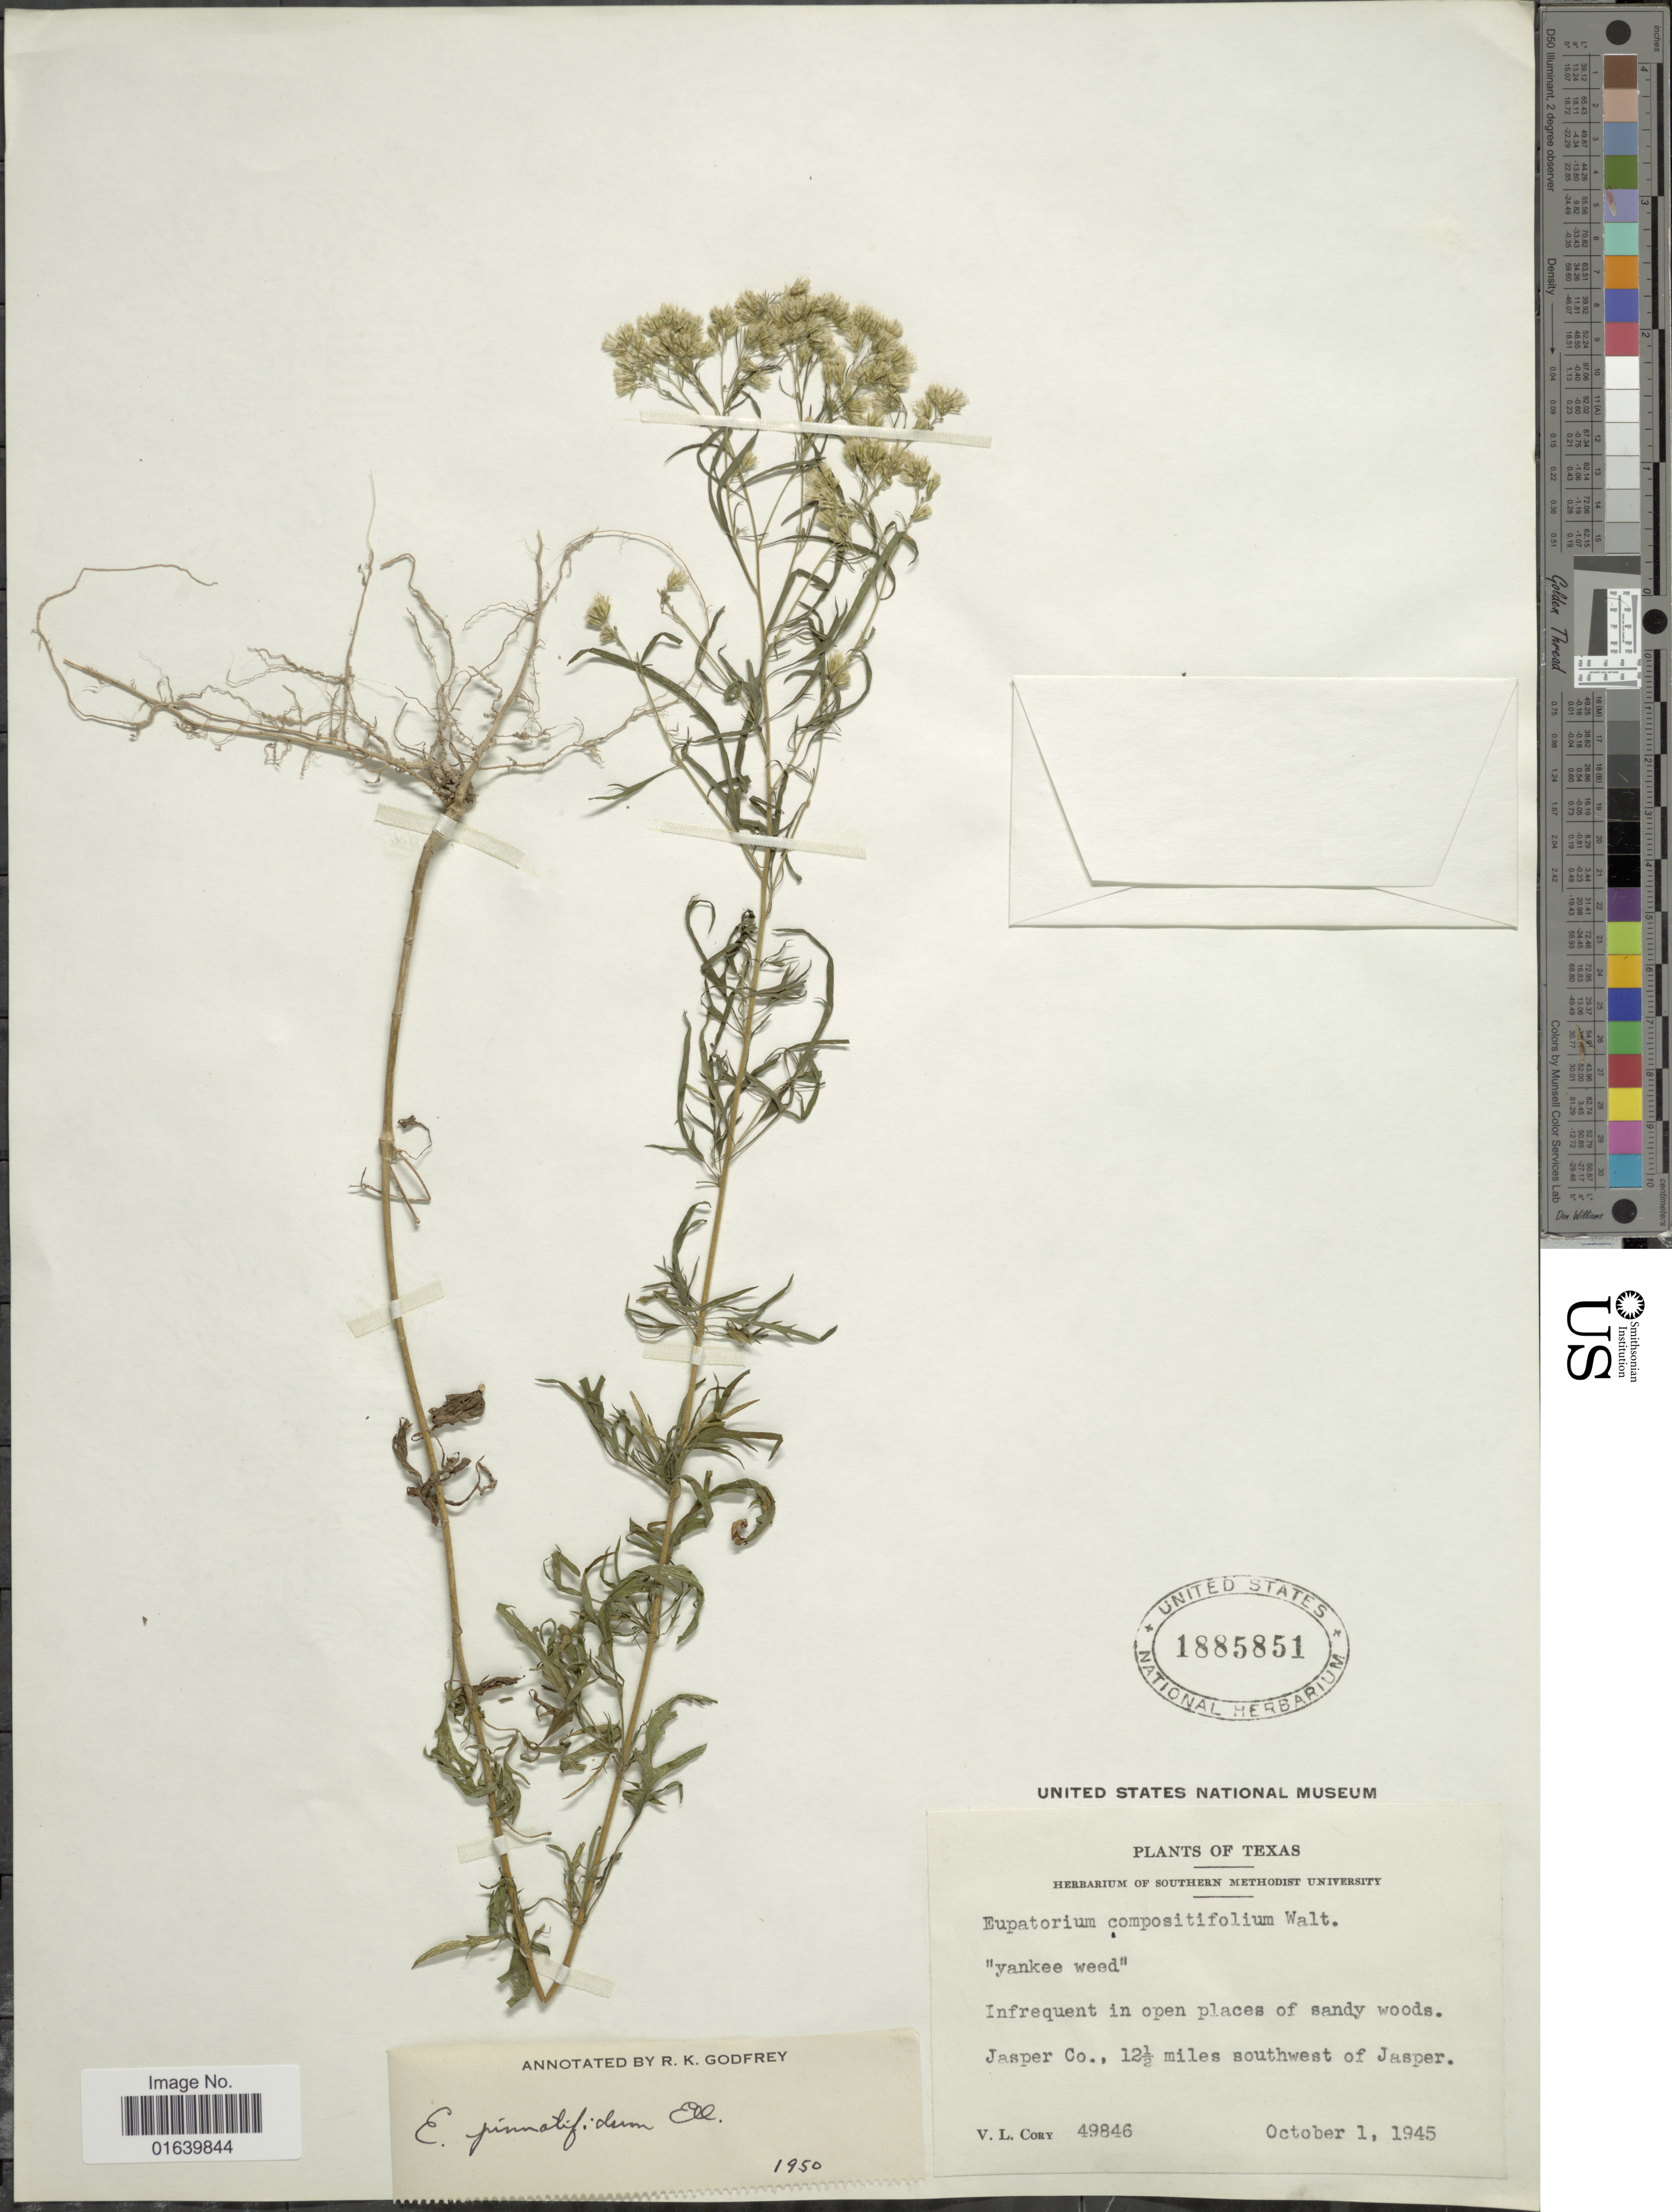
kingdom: Plantae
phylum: Tracheophyta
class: Magnoliopsida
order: Asterales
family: Asteraceae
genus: Eupatorium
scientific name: Eupatorium x pinnatifidum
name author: Elliott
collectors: V. Cory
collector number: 49846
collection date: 1945-10-01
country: United States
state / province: Texas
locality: Texas, Jasper Co., 12 1/2 miles southwest of Jasper.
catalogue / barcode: US 1885851